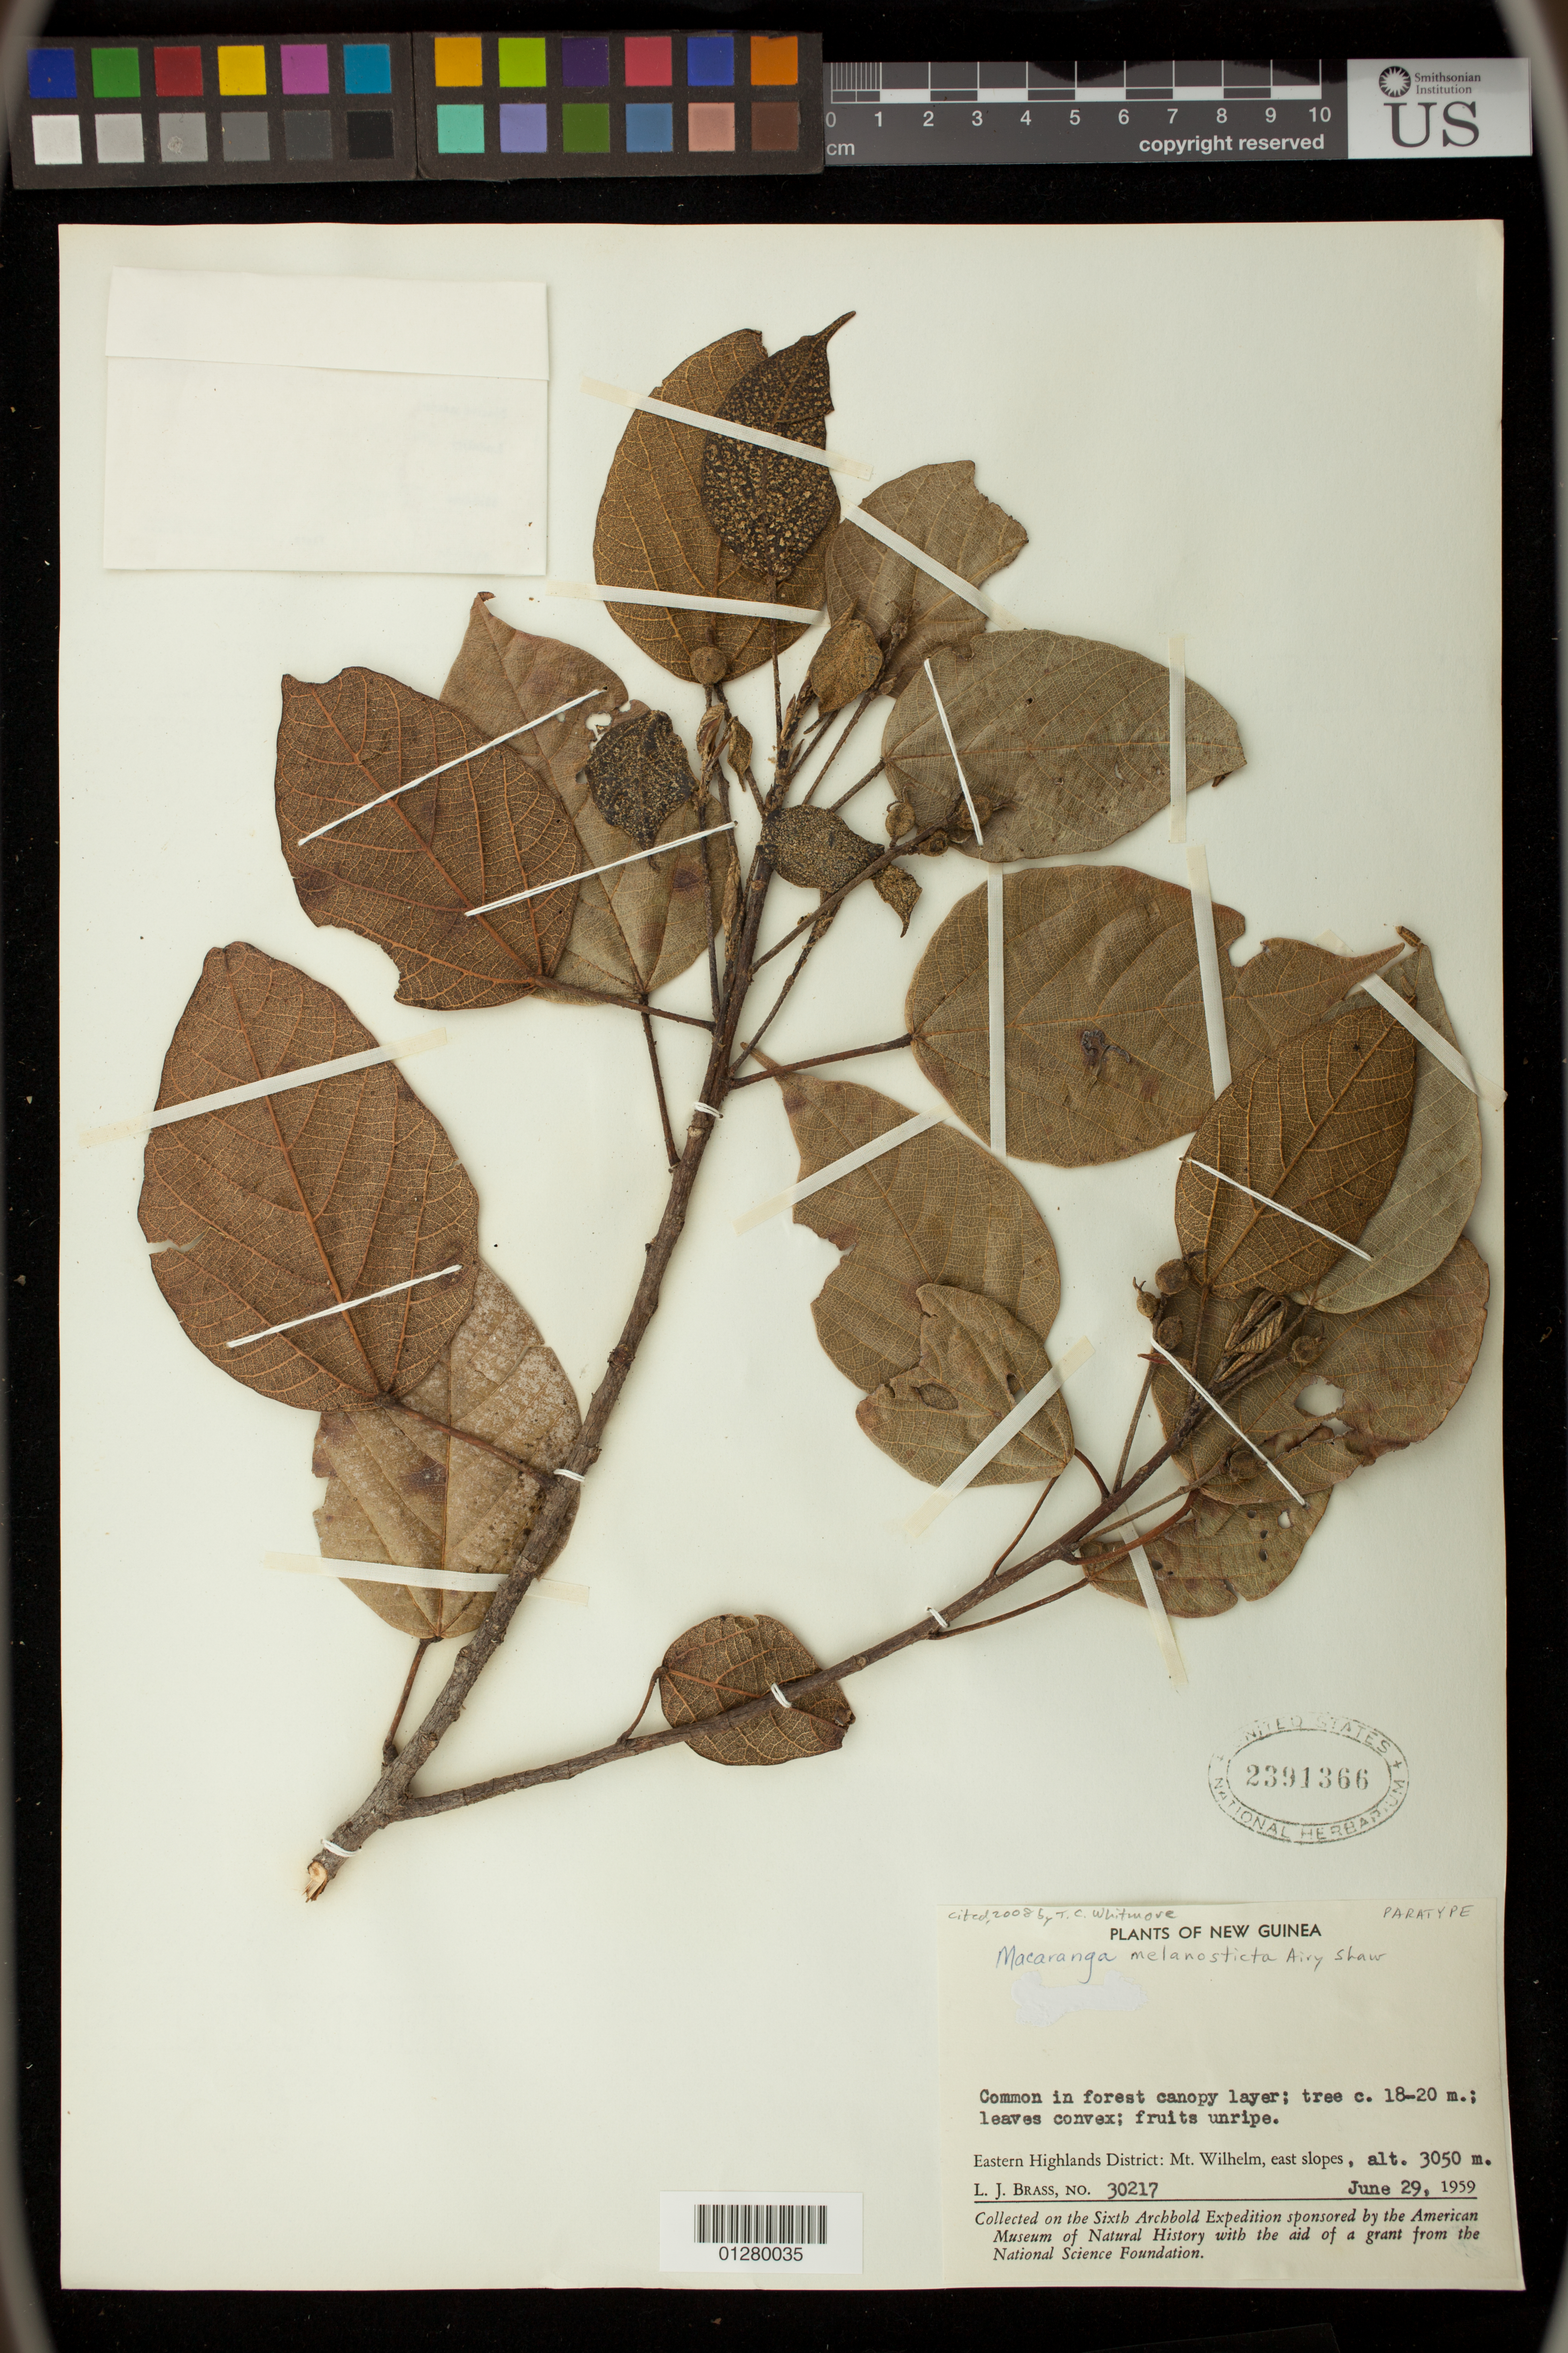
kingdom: Plantae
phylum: Tracheophyta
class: Magnoliopsida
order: Malpighiales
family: Euphorbiaceae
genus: Macaranga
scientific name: Macaranga melanosticta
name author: Airy Shaw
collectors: L. J. Brass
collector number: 30217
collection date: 1959-06-29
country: Papua New Guinea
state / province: Eastern Highlands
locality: Mt. Wilhelm, east slopes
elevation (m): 3050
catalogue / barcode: US 2391366